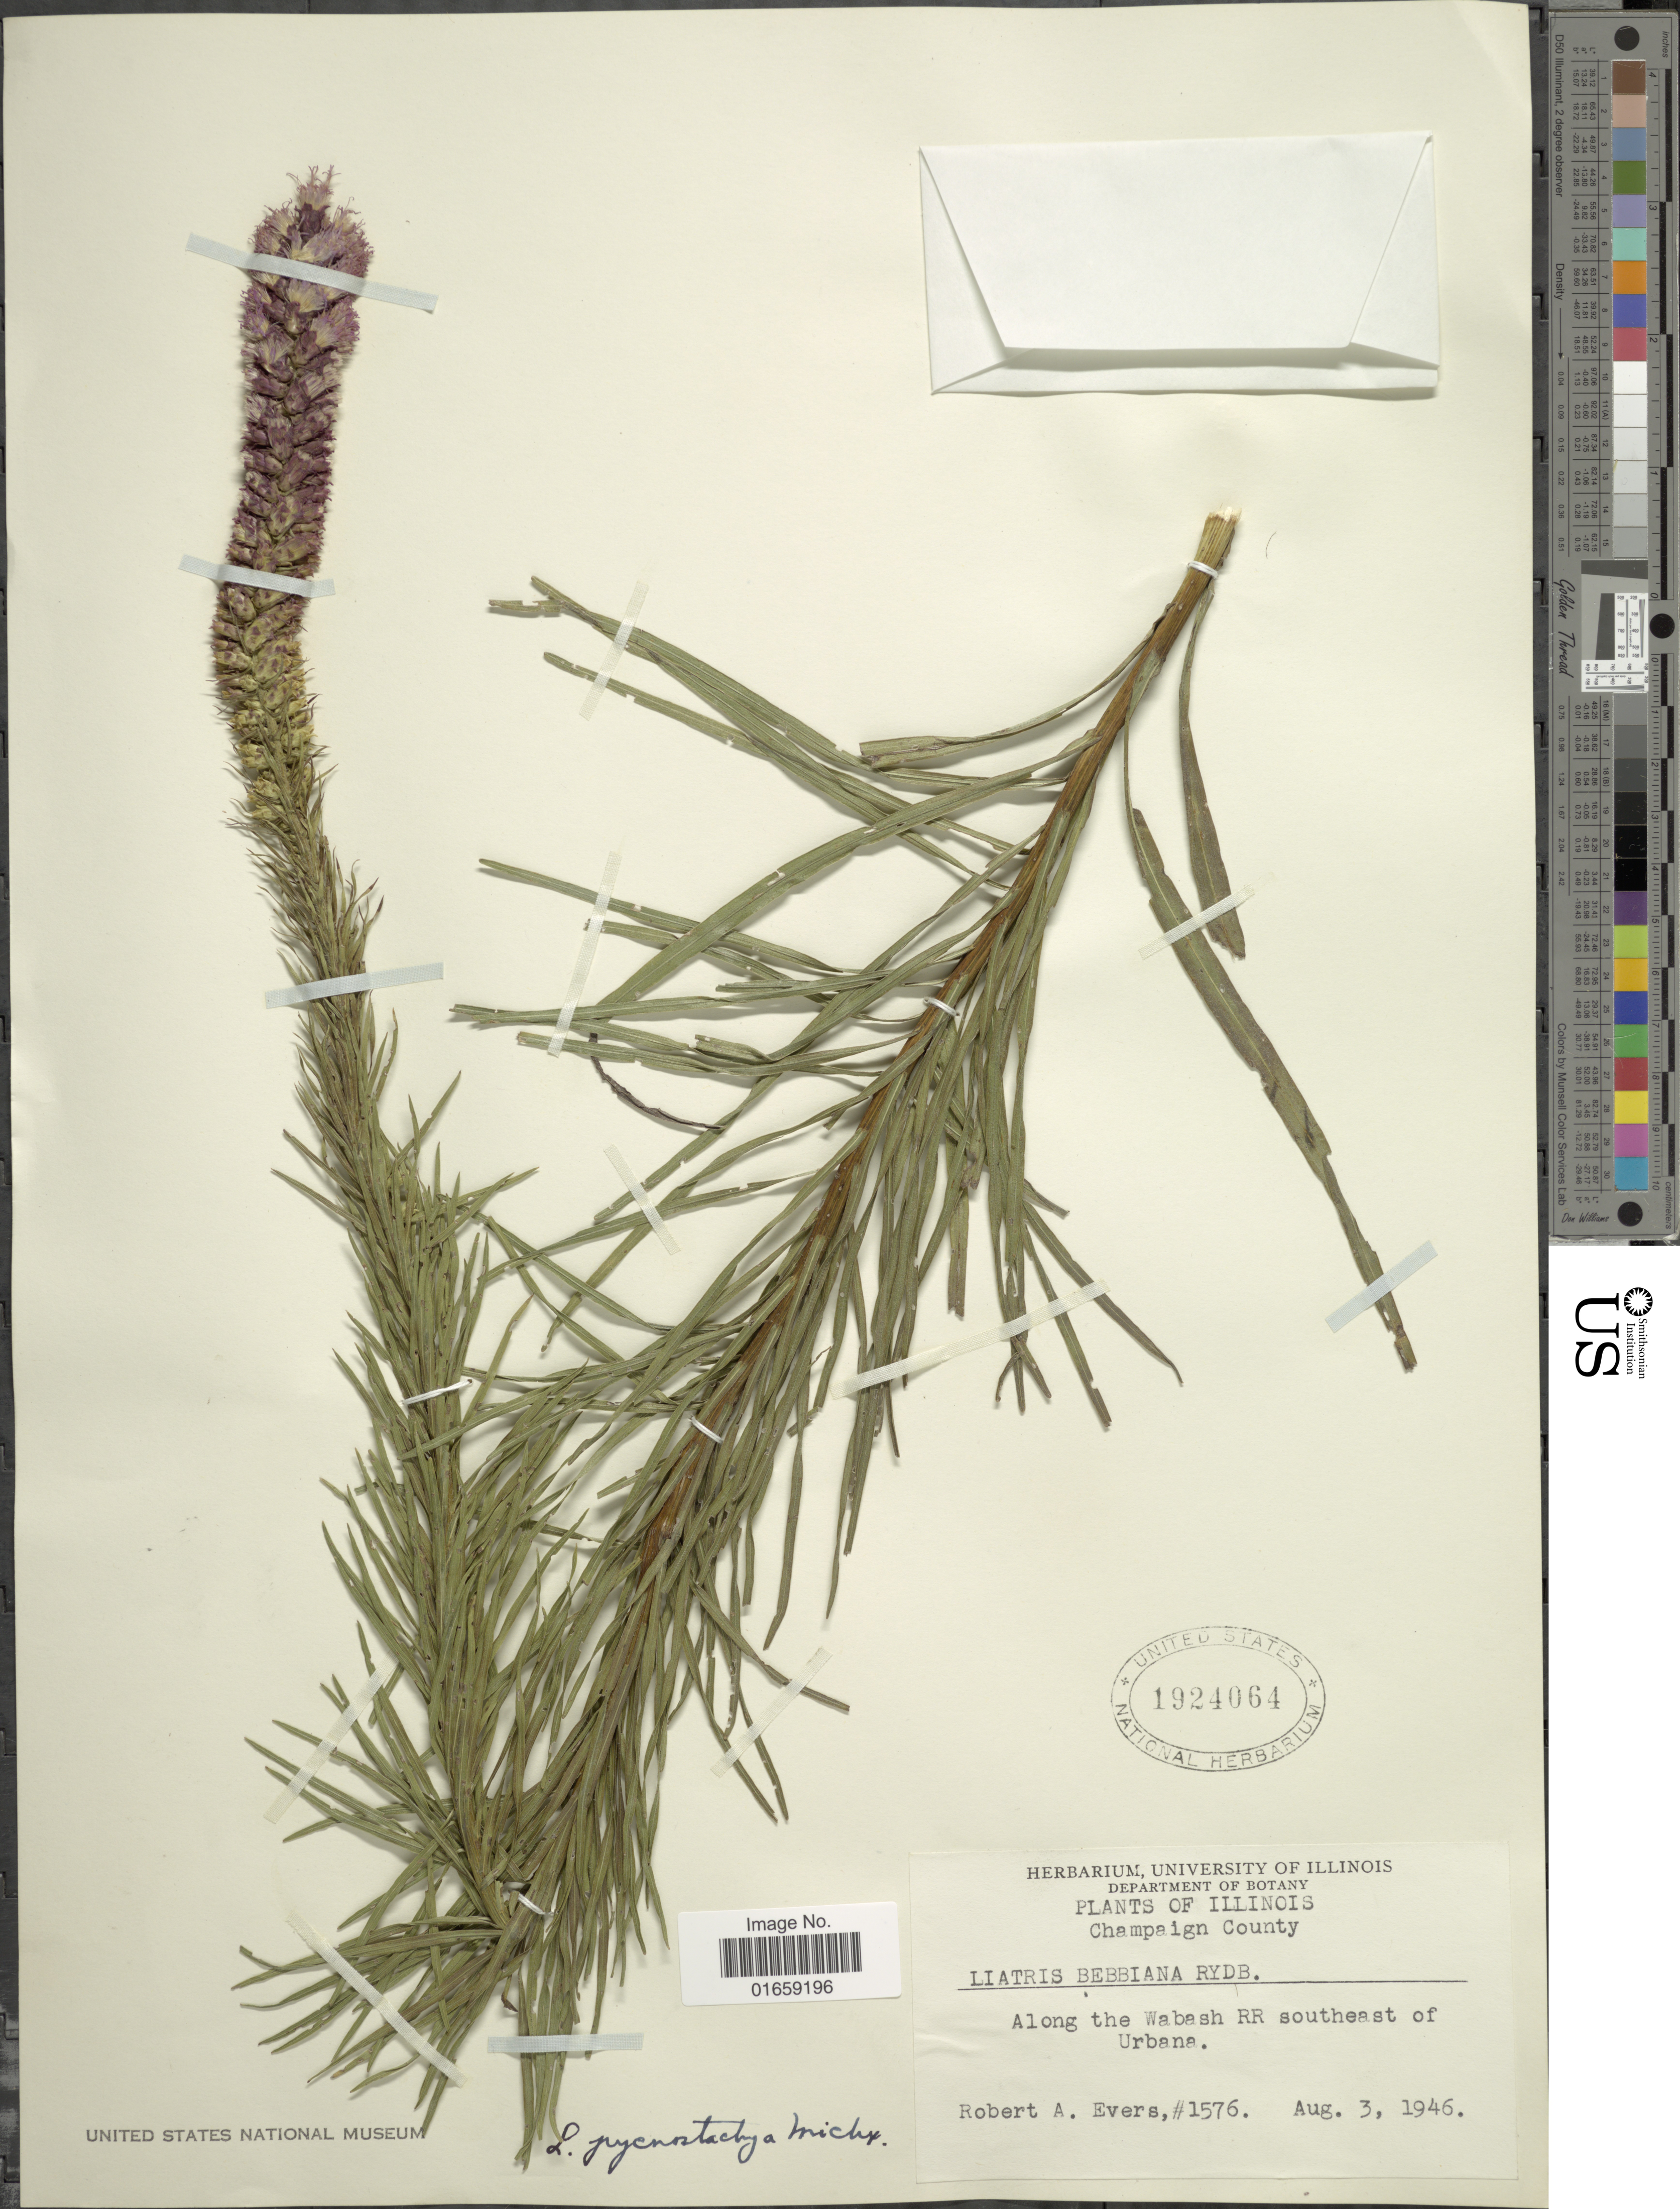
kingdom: Plantae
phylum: Tracheophyta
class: Magnoliopsida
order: Asterales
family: Asteraceae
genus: Liatris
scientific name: Liatris pycnostachya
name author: Michx.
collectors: R. Evers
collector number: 1576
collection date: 1946-08-03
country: United States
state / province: Illinois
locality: Champaign County, along the Wabash RR southeast of Urbane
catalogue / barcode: US 1924064